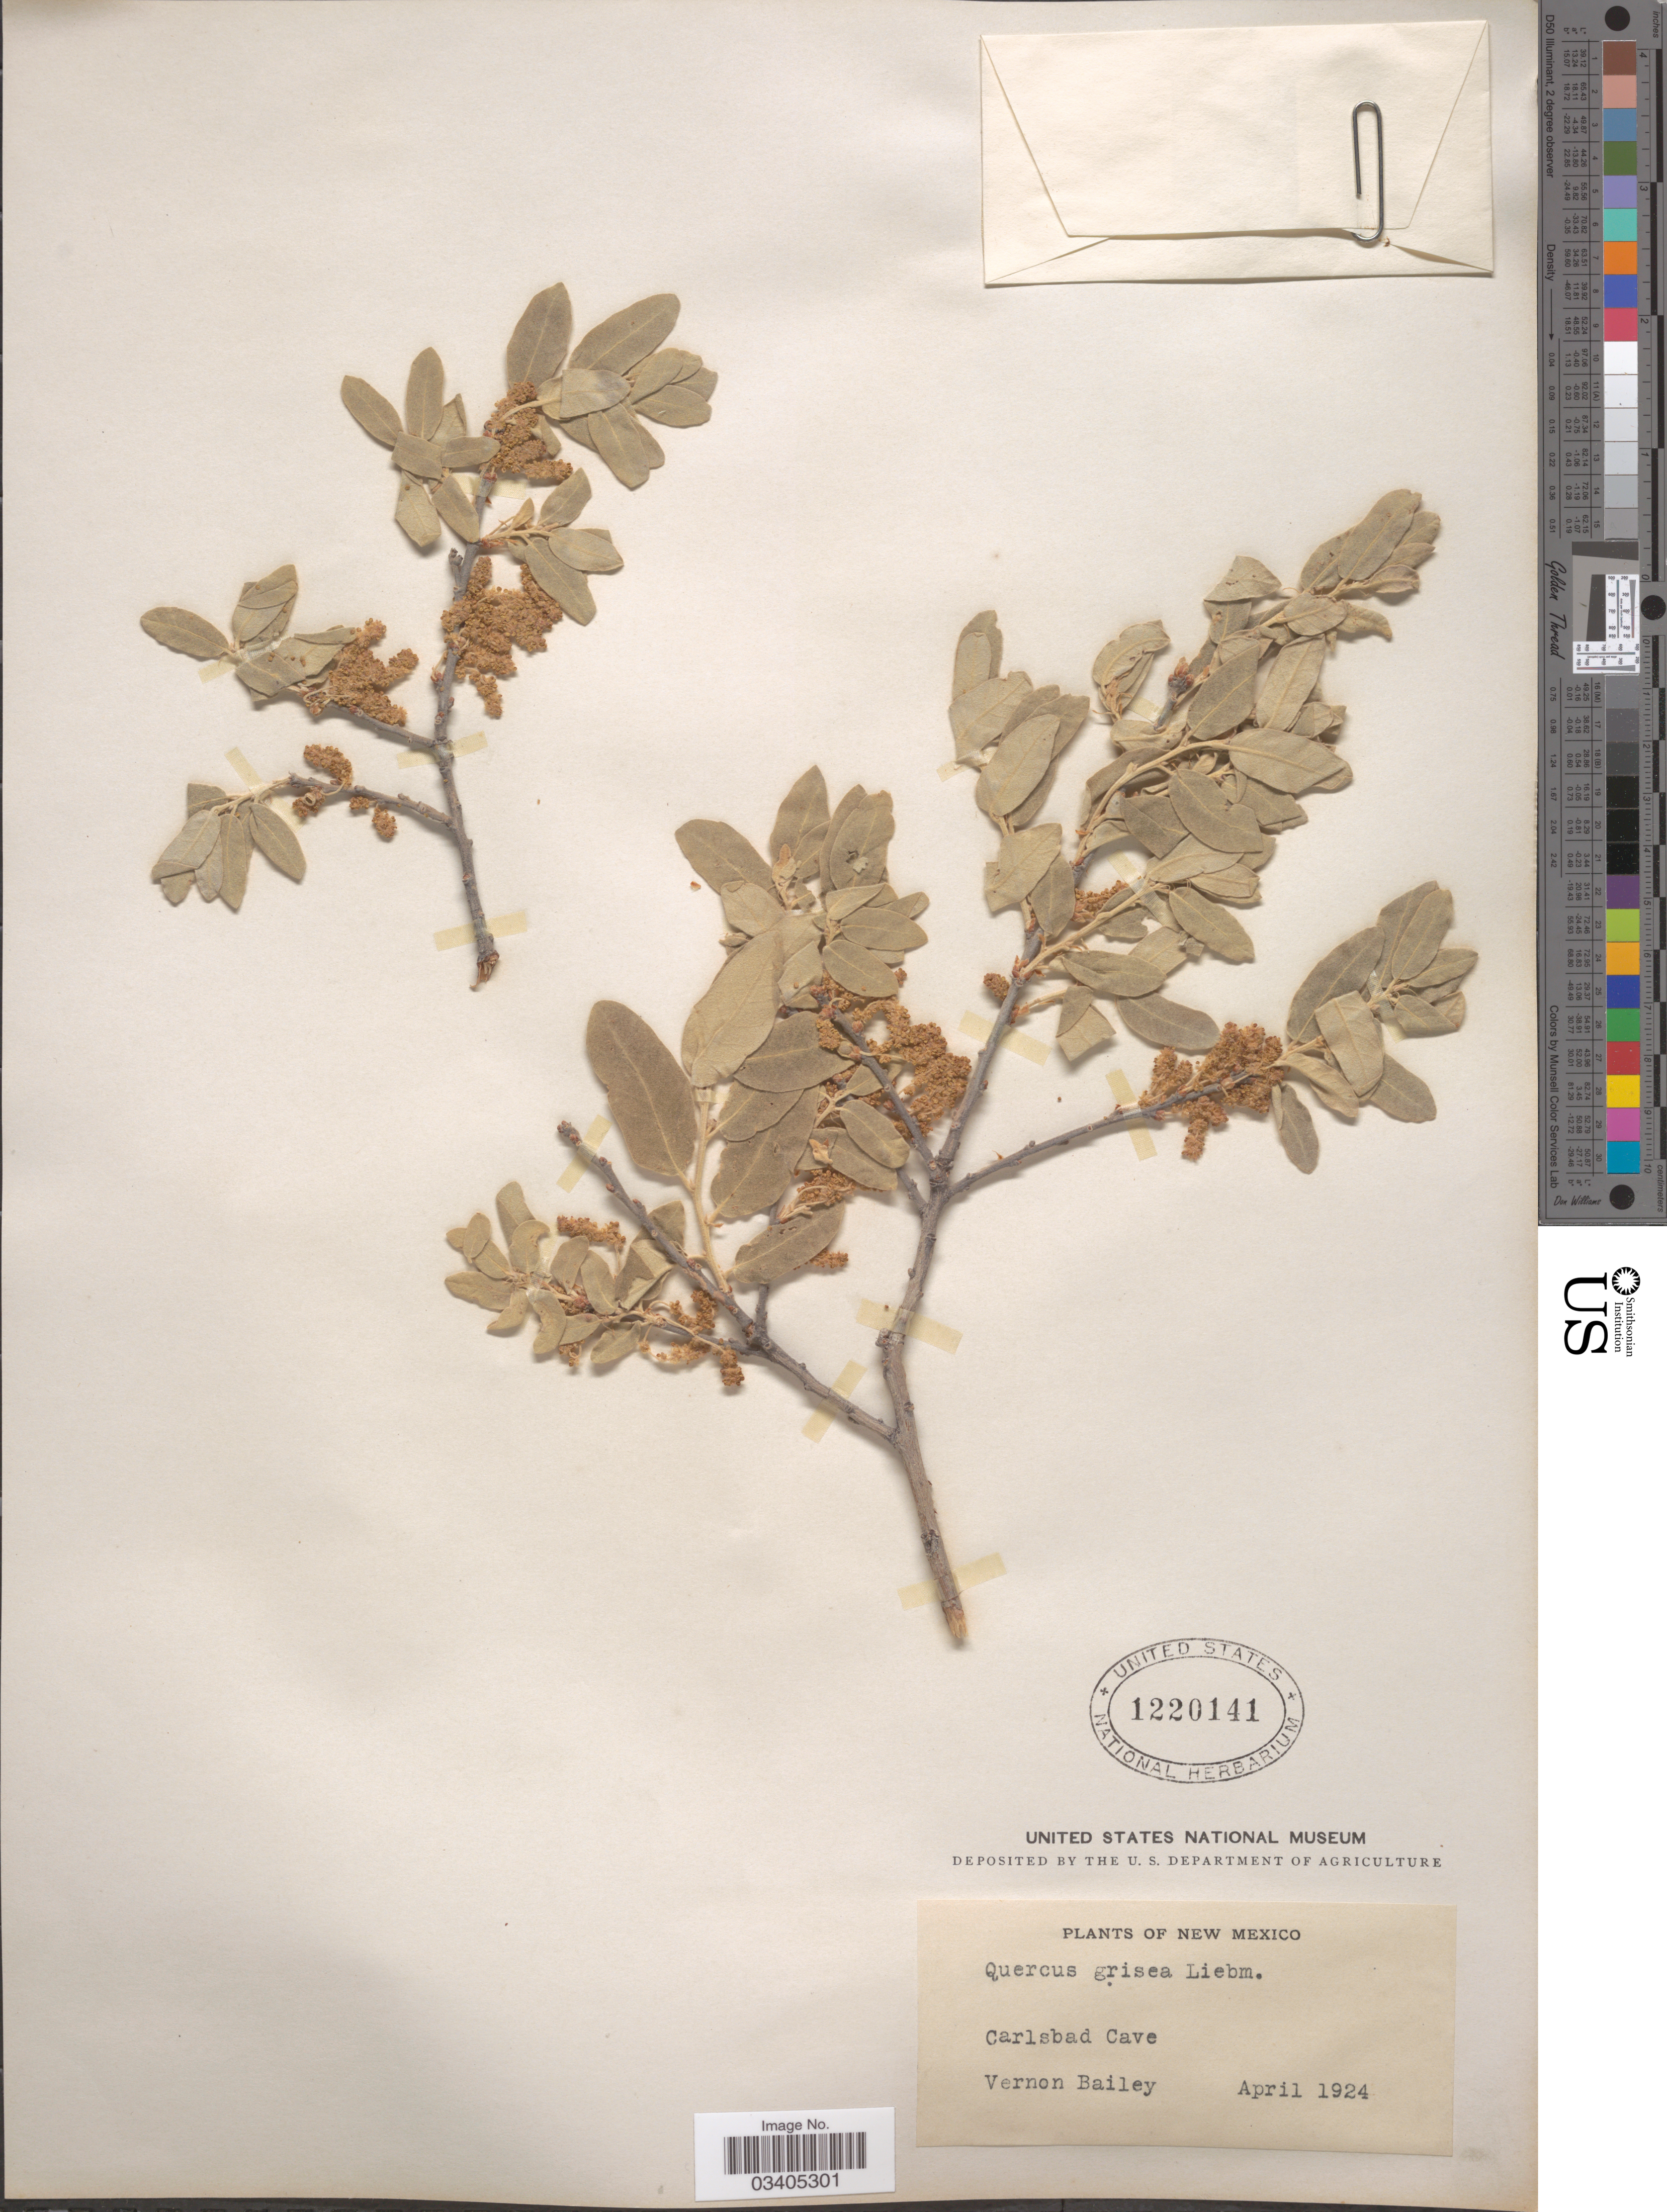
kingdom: Plantae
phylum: Tracheophyta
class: Magnoliopsida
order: Fagales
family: Fagaceae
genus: Quercus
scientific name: Quercus grisea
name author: Liebm.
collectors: V. O. Bailey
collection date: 1924-04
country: United States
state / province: New Mexico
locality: Carlsbad Cave.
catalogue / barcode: US 1220141